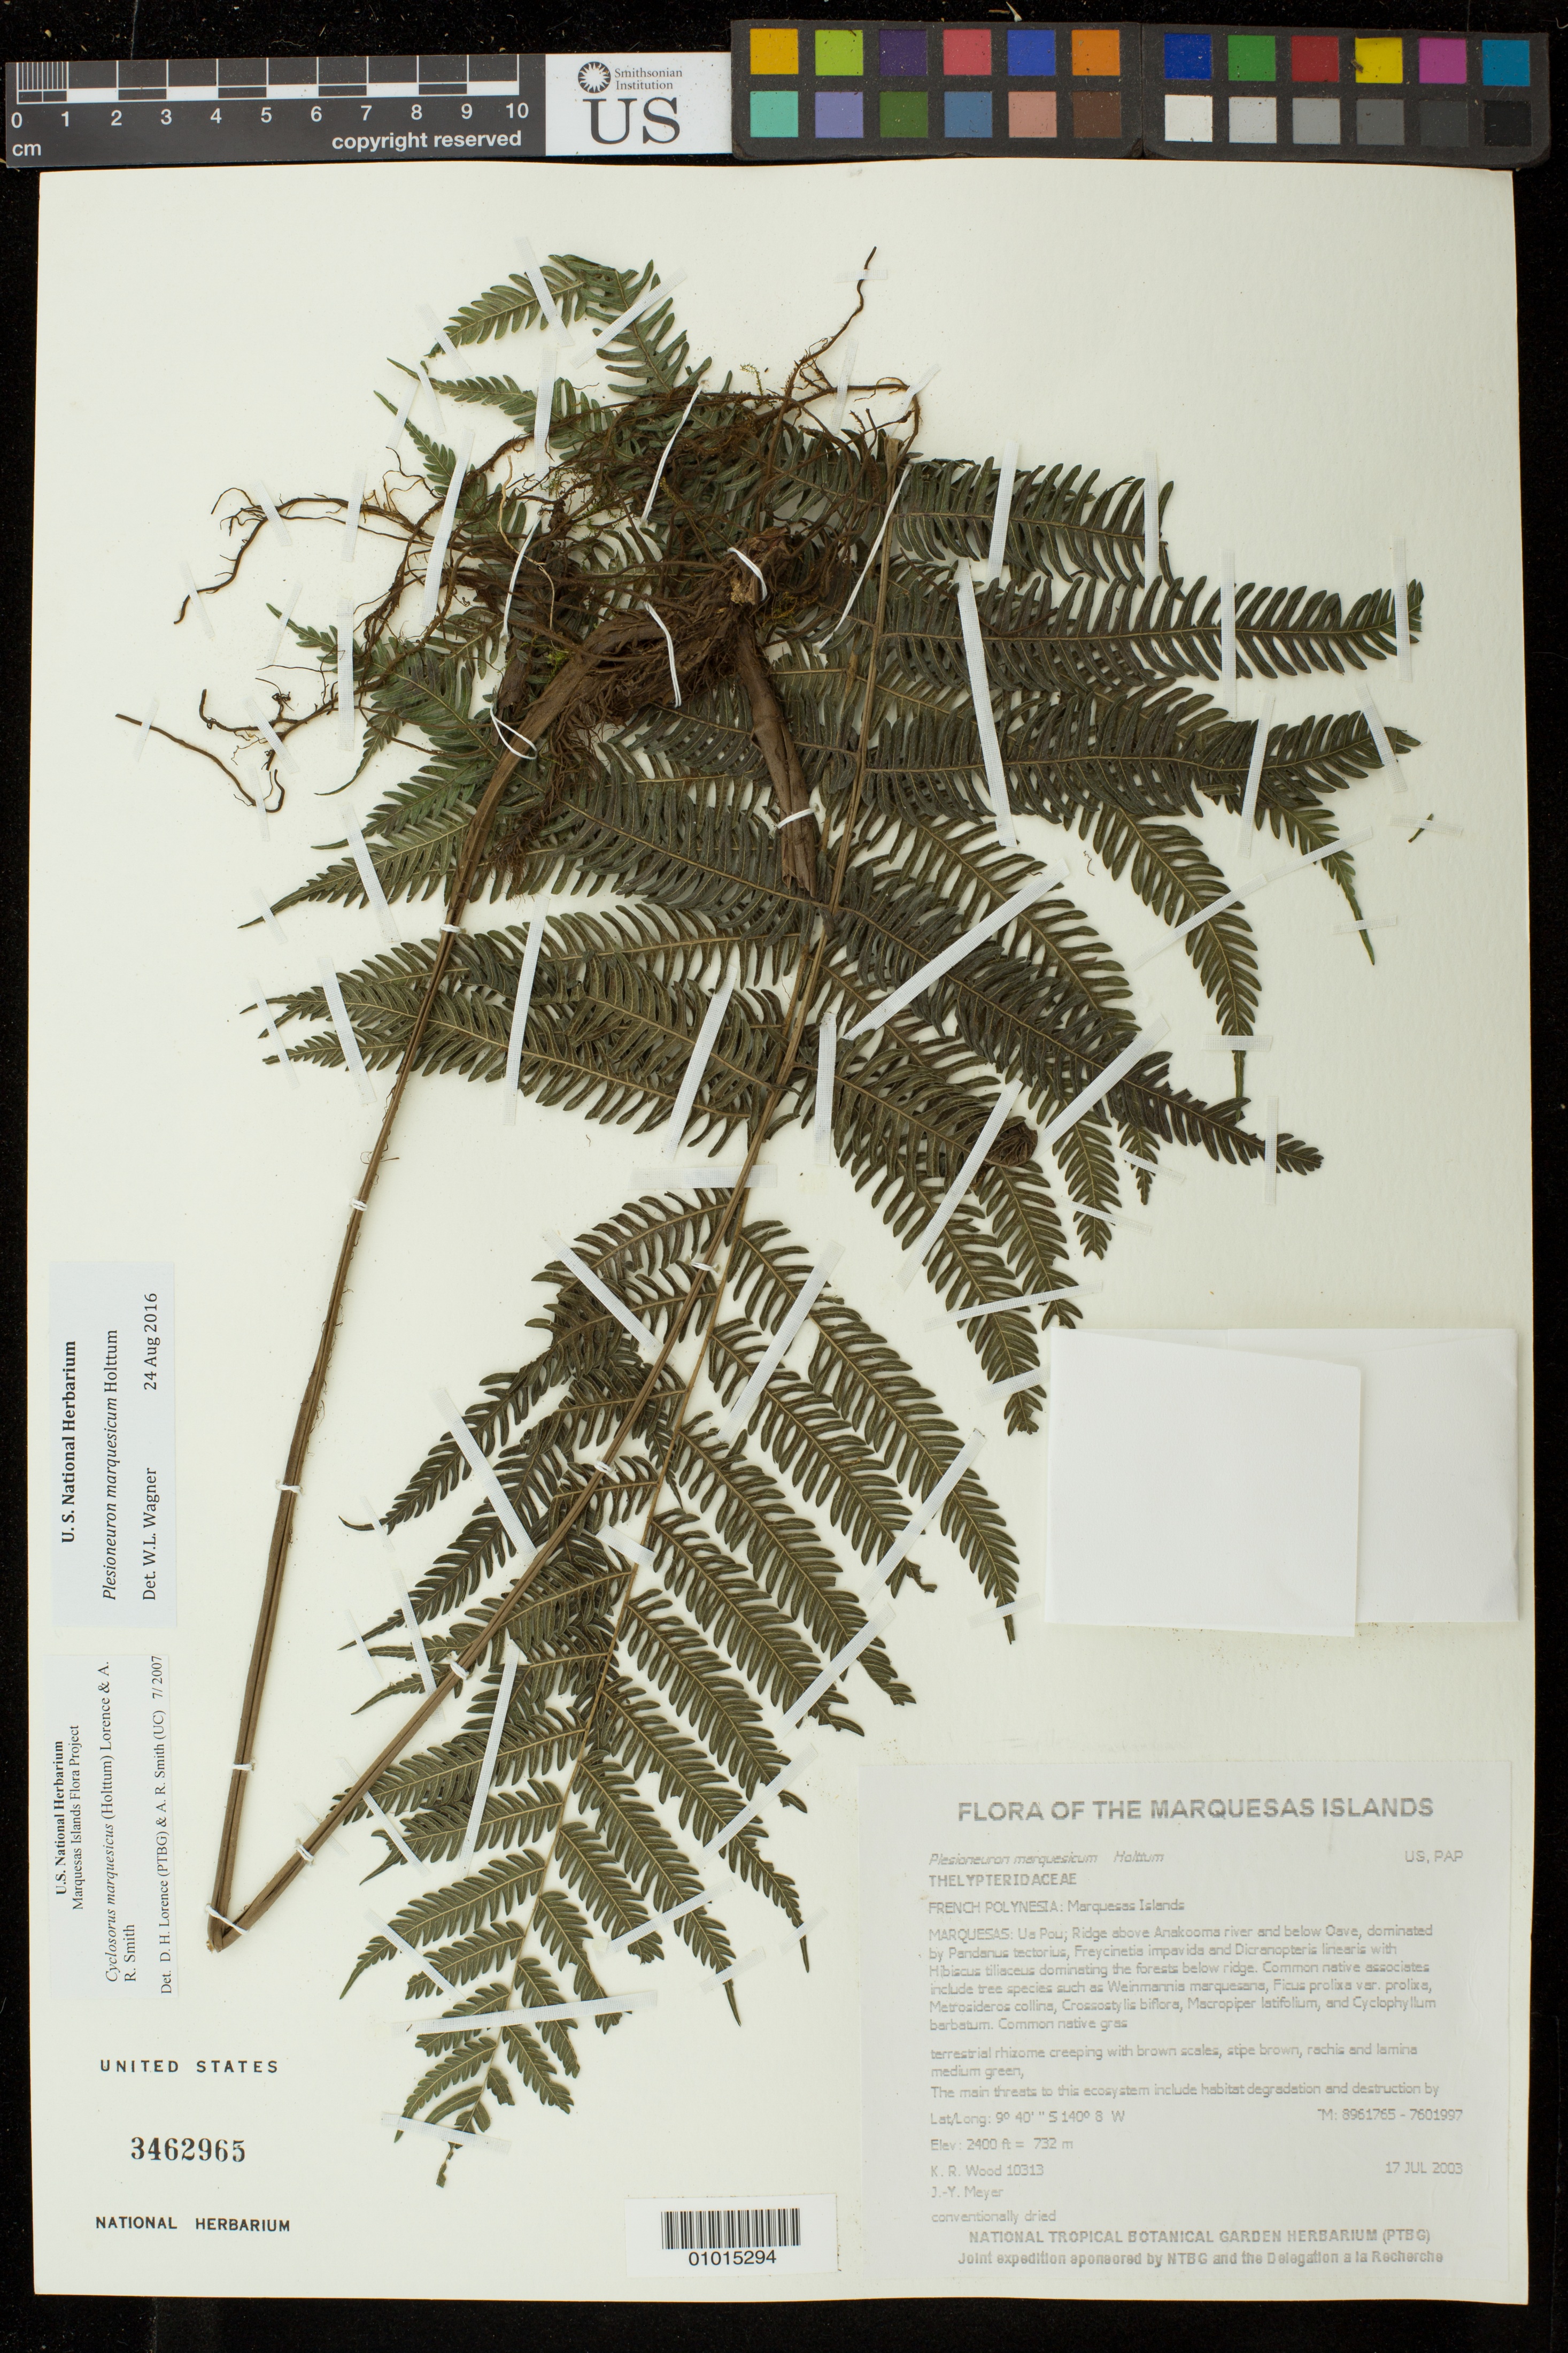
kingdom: Plantae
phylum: Tracheophyta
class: Polypodiopsida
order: Polypodiales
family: Thelypteridaceae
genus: Plesioneuron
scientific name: Plesioneuron marquesicum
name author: Holttum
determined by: Lorence, David H.; Smith, A. R.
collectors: K. R. Wood & J.-Y. Meyer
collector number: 10313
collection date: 2003-07-17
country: French Polynesia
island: Ua Pou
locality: Ridge above Anakooma river and below Oave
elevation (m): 732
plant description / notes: Habitat degradation and destruction by feral pigs, catastrophic extinction through environmental events, predation by rats that eat seeds, competition with non-native plant taxa such as Psidium guajava, Coffea arabica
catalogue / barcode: US 3462965